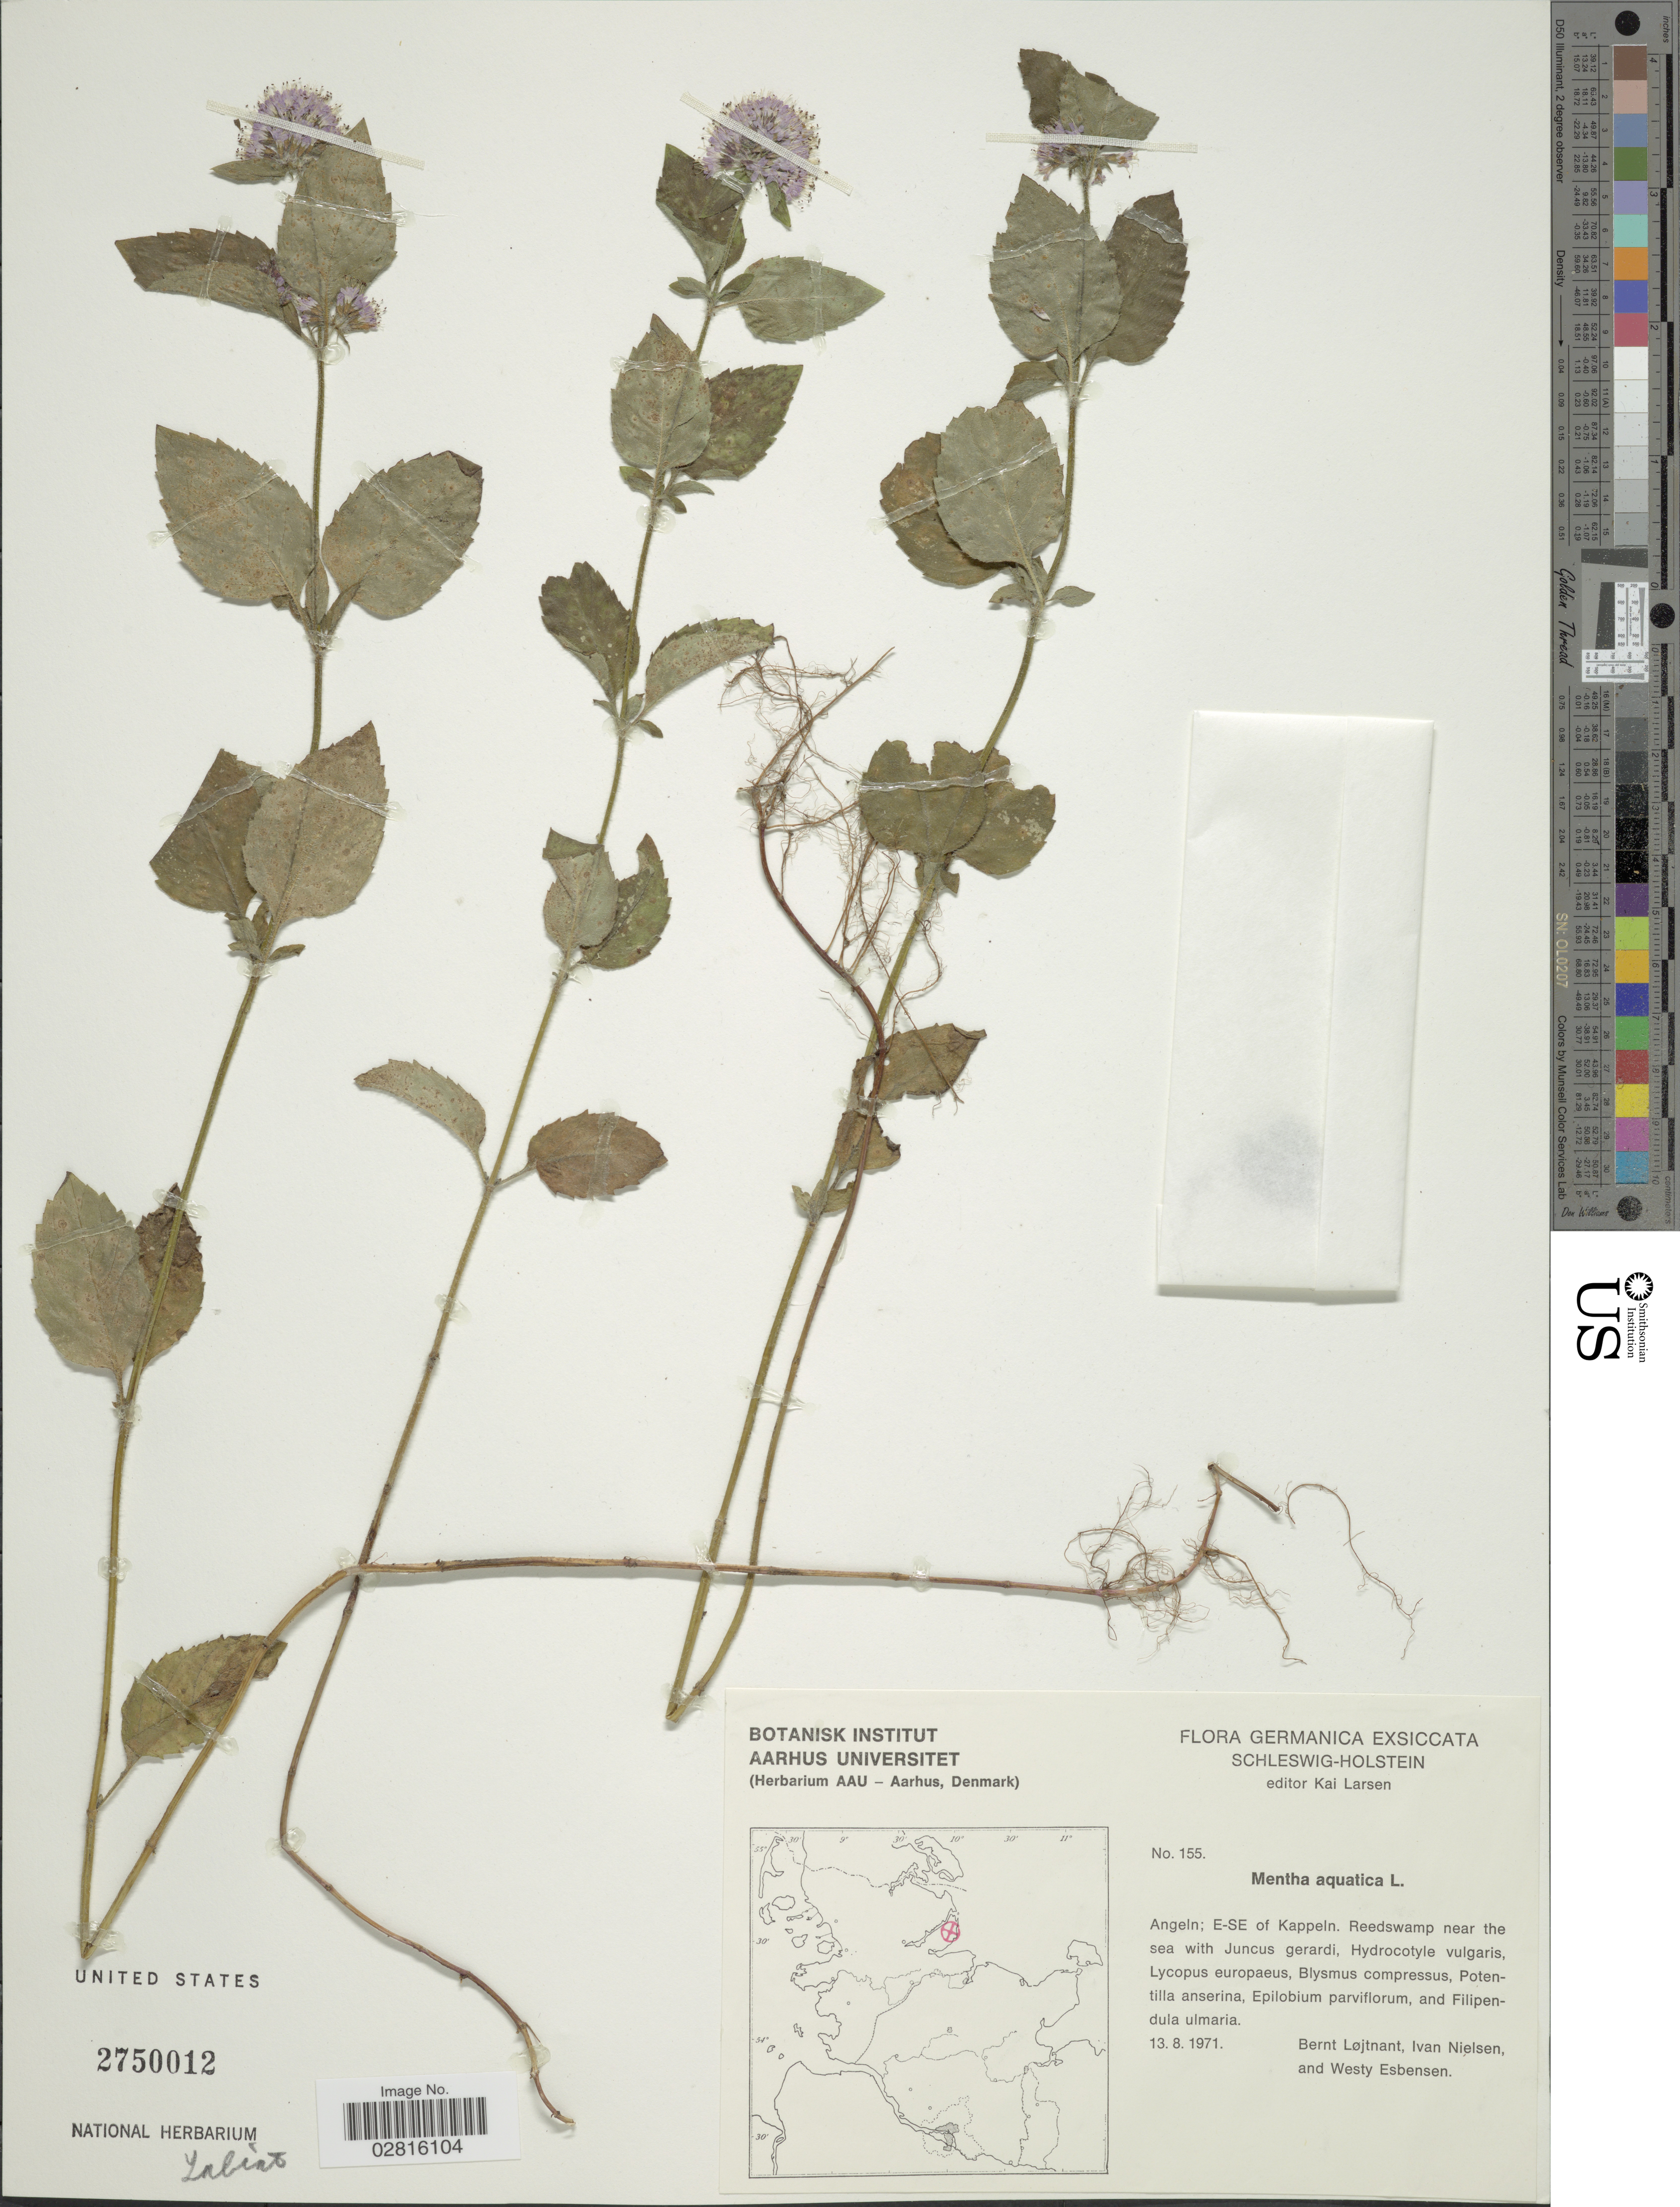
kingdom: Plantae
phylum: Tracheophyta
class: Magnoliopsida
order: Lamiales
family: Lamiaceae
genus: Mentha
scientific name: Mentha aquatica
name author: L.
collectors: B. Löjtnant, I. C. Nielsen & W. Esbensen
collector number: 155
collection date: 1971-08-13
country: Germany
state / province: Schleswig-Holstein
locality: Angeln; E-SE of Kappeln.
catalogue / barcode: US 2750012